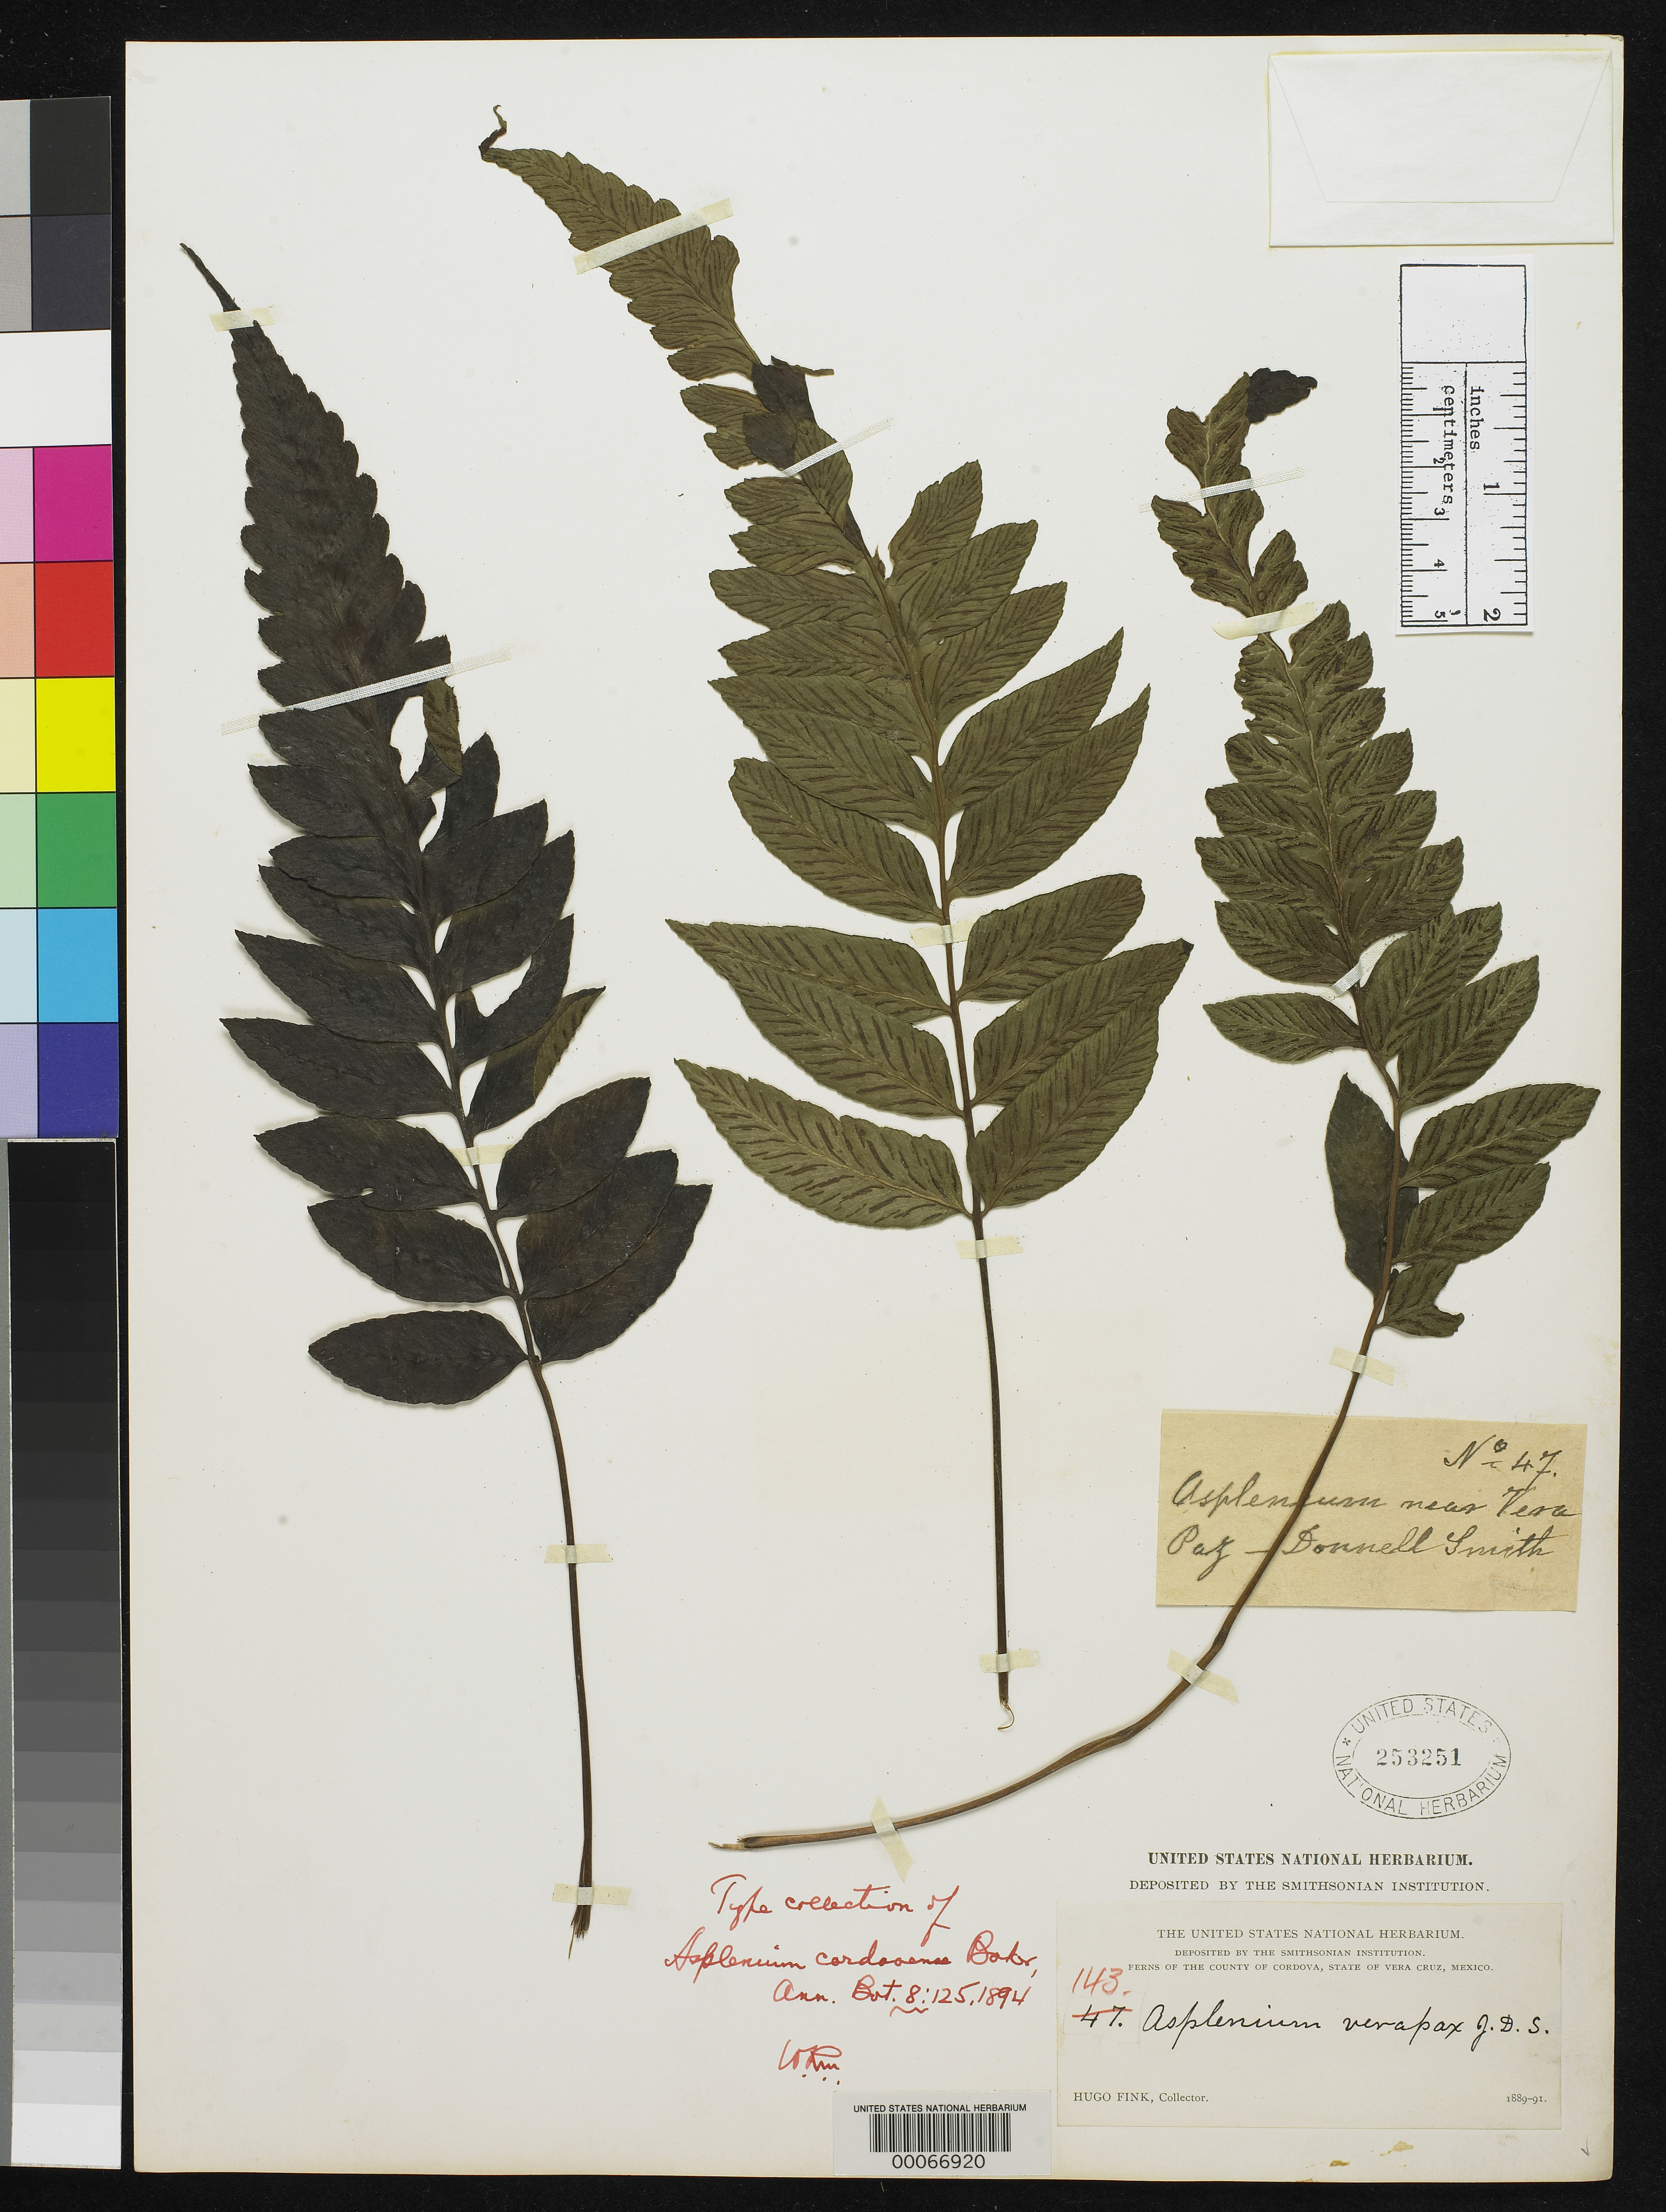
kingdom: Plantae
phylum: Tracheophyta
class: Polypodiopsida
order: Polypodiales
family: Aspleniaceae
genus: Asplenium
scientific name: Asplenium cordovense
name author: Baker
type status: Type Collection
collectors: H. Fink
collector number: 143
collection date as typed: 1889 to -- --- 1891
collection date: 1889/1891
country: Mexico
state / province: Veracruz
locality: Cordova.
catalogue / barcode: US 253251